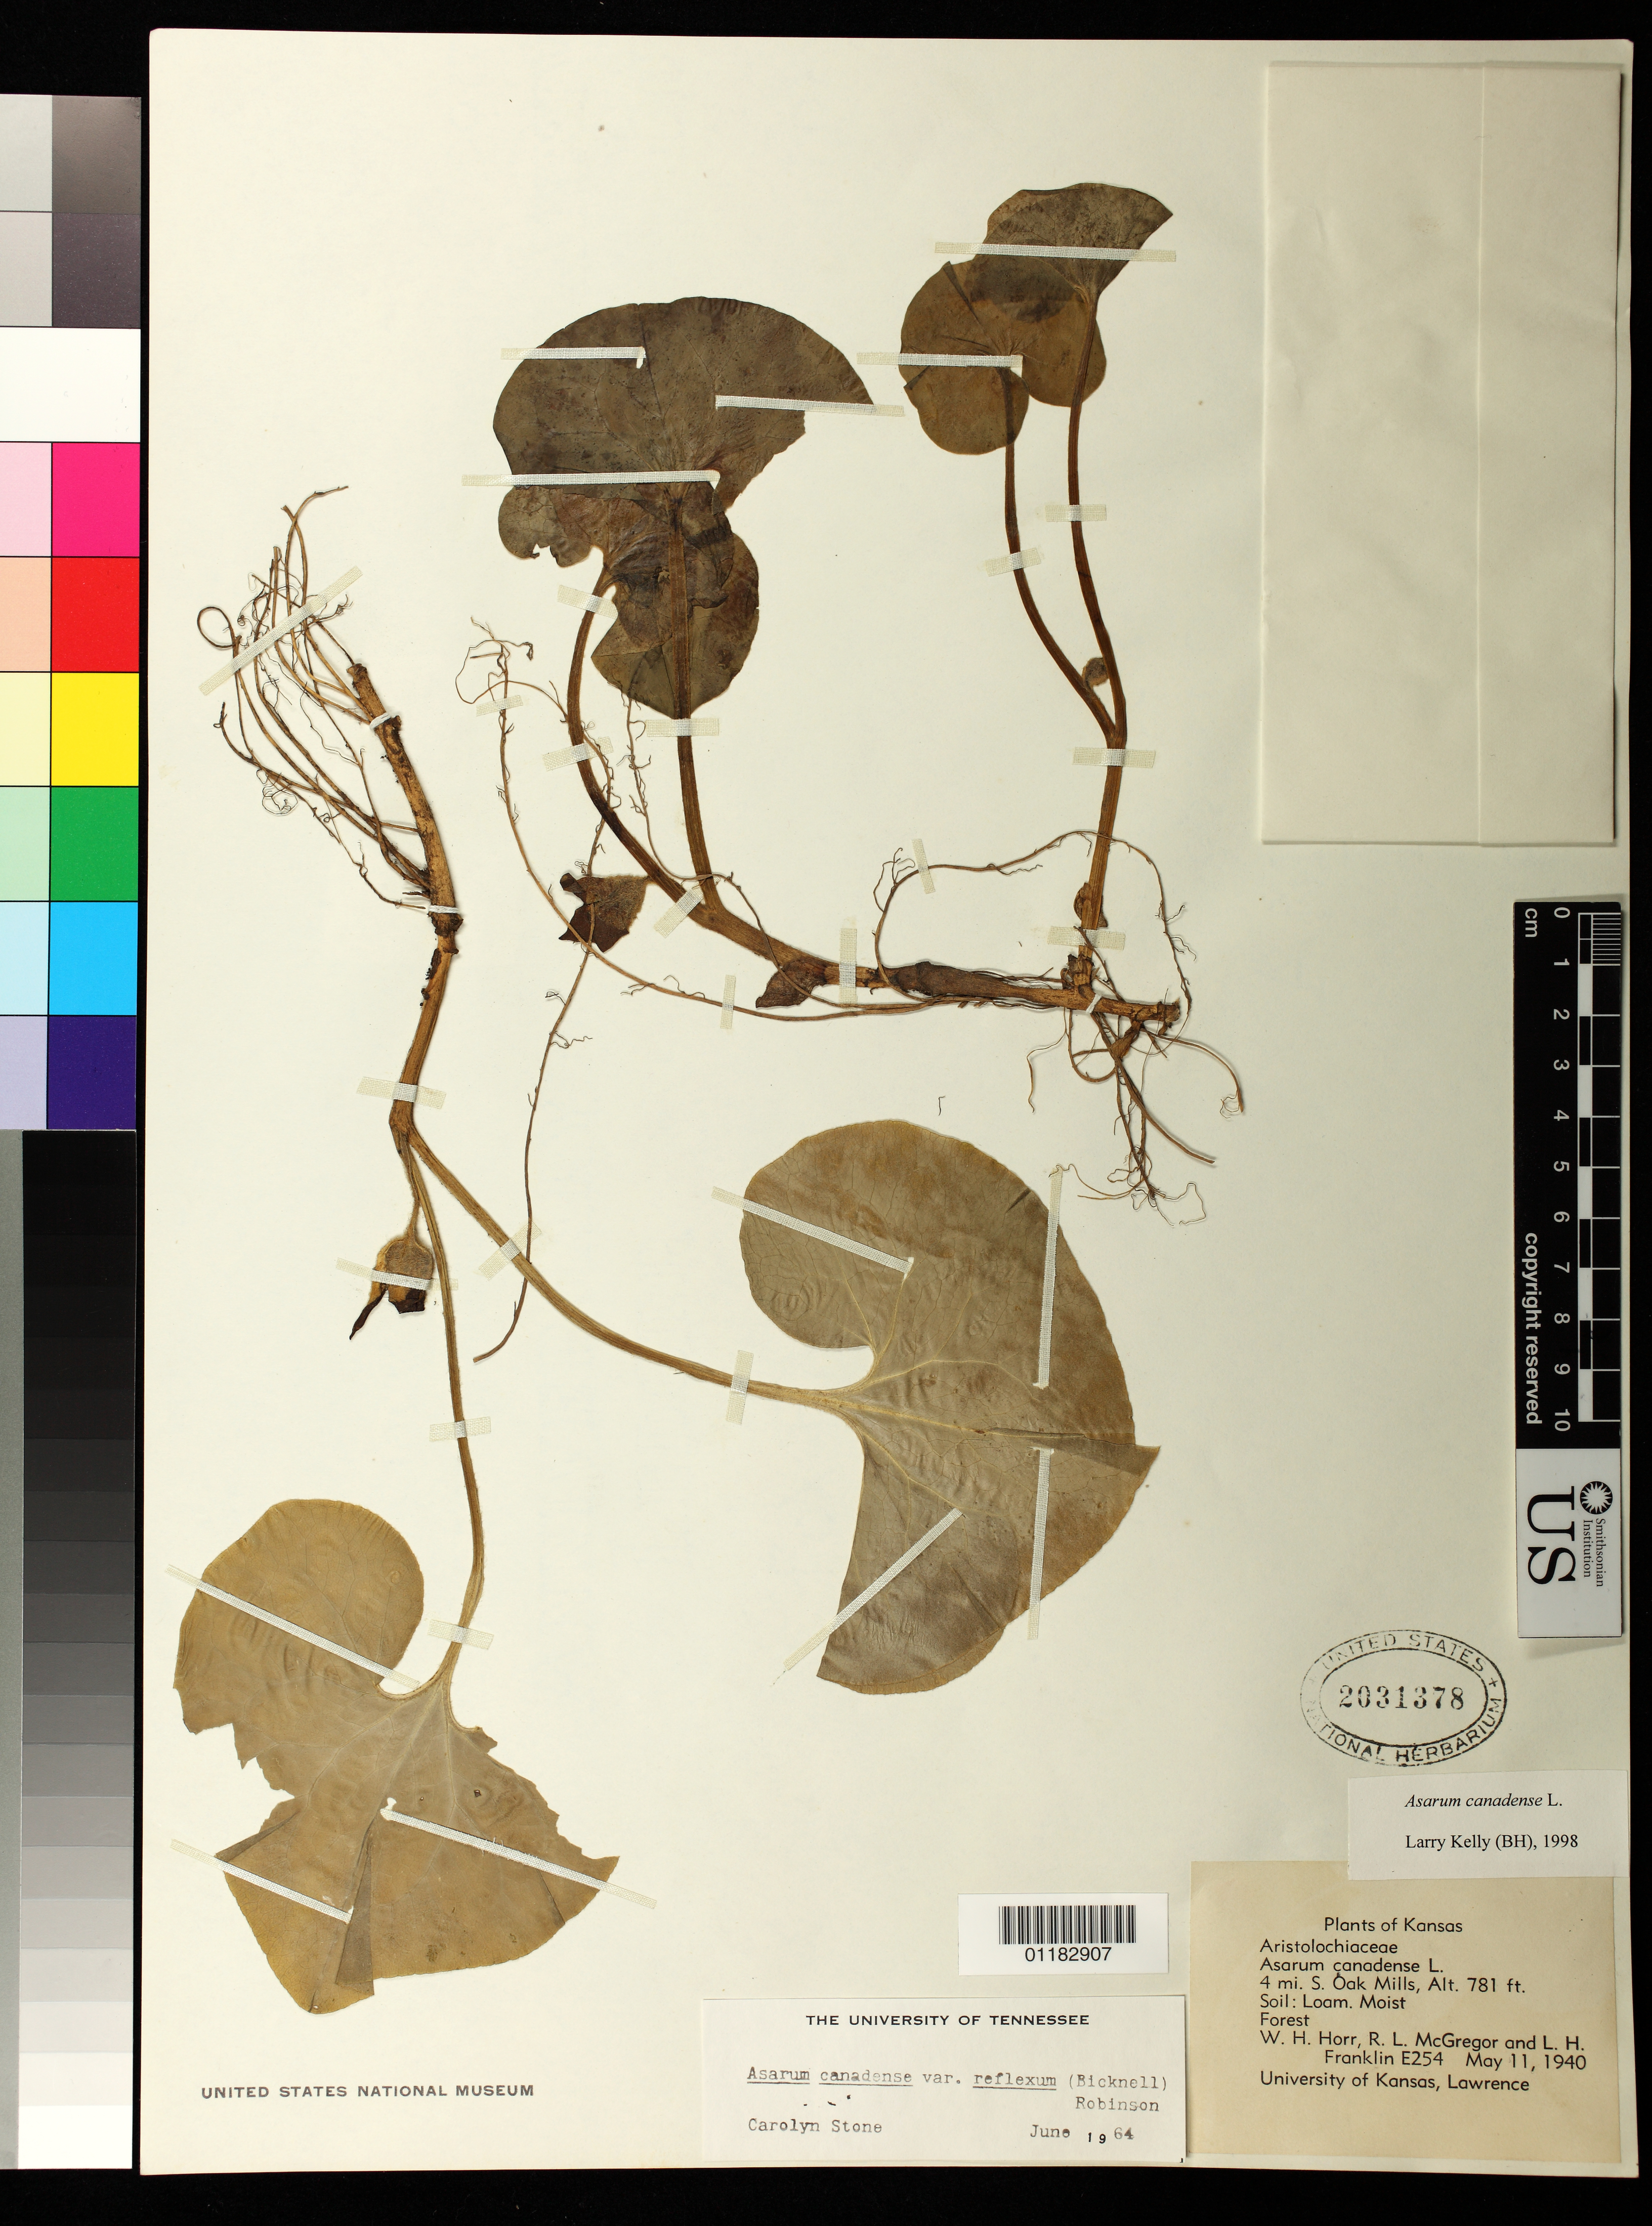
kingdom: Plantae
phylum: Tracheophyta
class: Magnoliopsida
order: Piperales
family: Aristolochiaceae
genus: Asarum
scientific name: Asarum canadense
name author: L.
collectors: W. H. Horr, L. McGregor & L. H. Franklin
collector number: E254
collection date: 1940-05-11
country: United States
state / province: Kansas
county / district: Atchison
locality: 4 mi S. Oak Mills in Atchison County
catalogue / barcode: US 2031378